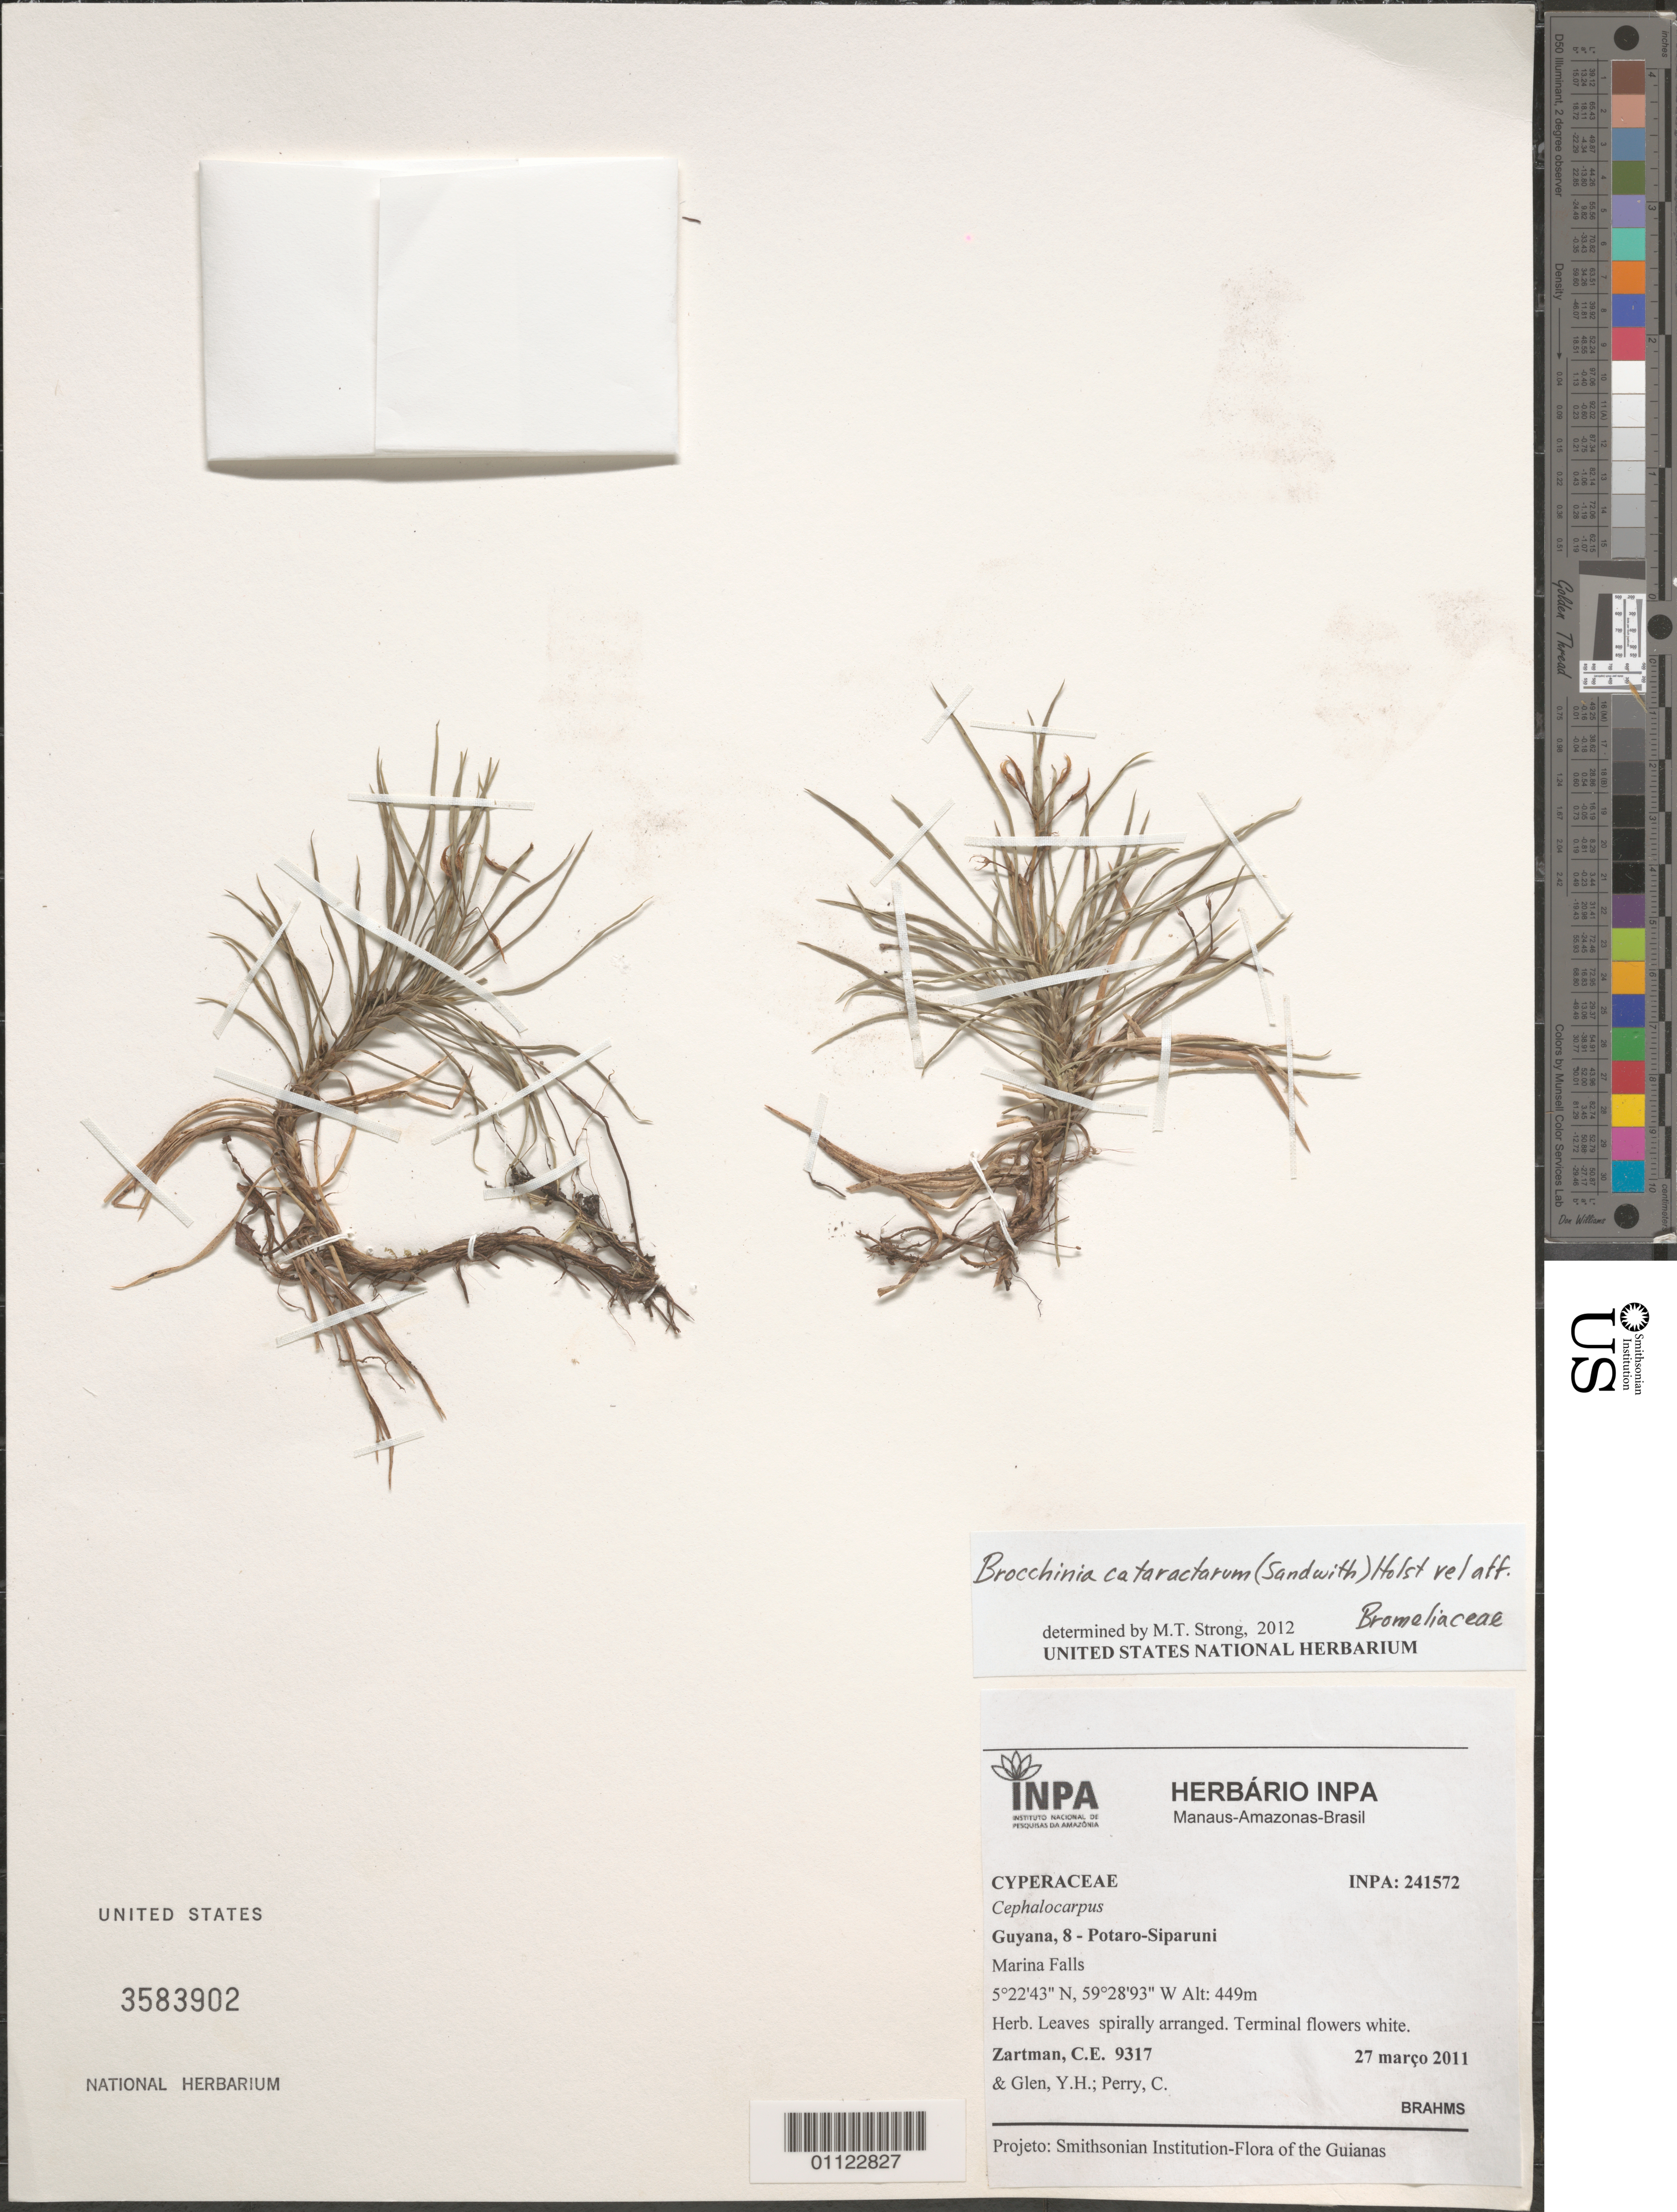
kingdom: Plantae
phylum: Tracheophyta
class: Liliopsida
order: Poales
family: Bromeliaceae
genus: Brocchinia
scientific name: Brocchinia cataractarum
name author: (Sandwith) B. Holst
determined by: Strong, M. T., (US), Smithsonian Institution - National Museum of Natural History (UNITED STATES)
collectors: C. Zartman, Y. Glen & C. Perry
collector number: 9317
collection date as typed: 27-Mar-11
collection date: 1911-03-27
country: Guyana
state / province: Potaro-Siparuni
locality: Marina Falls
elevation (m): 449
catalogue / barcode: US 3583902